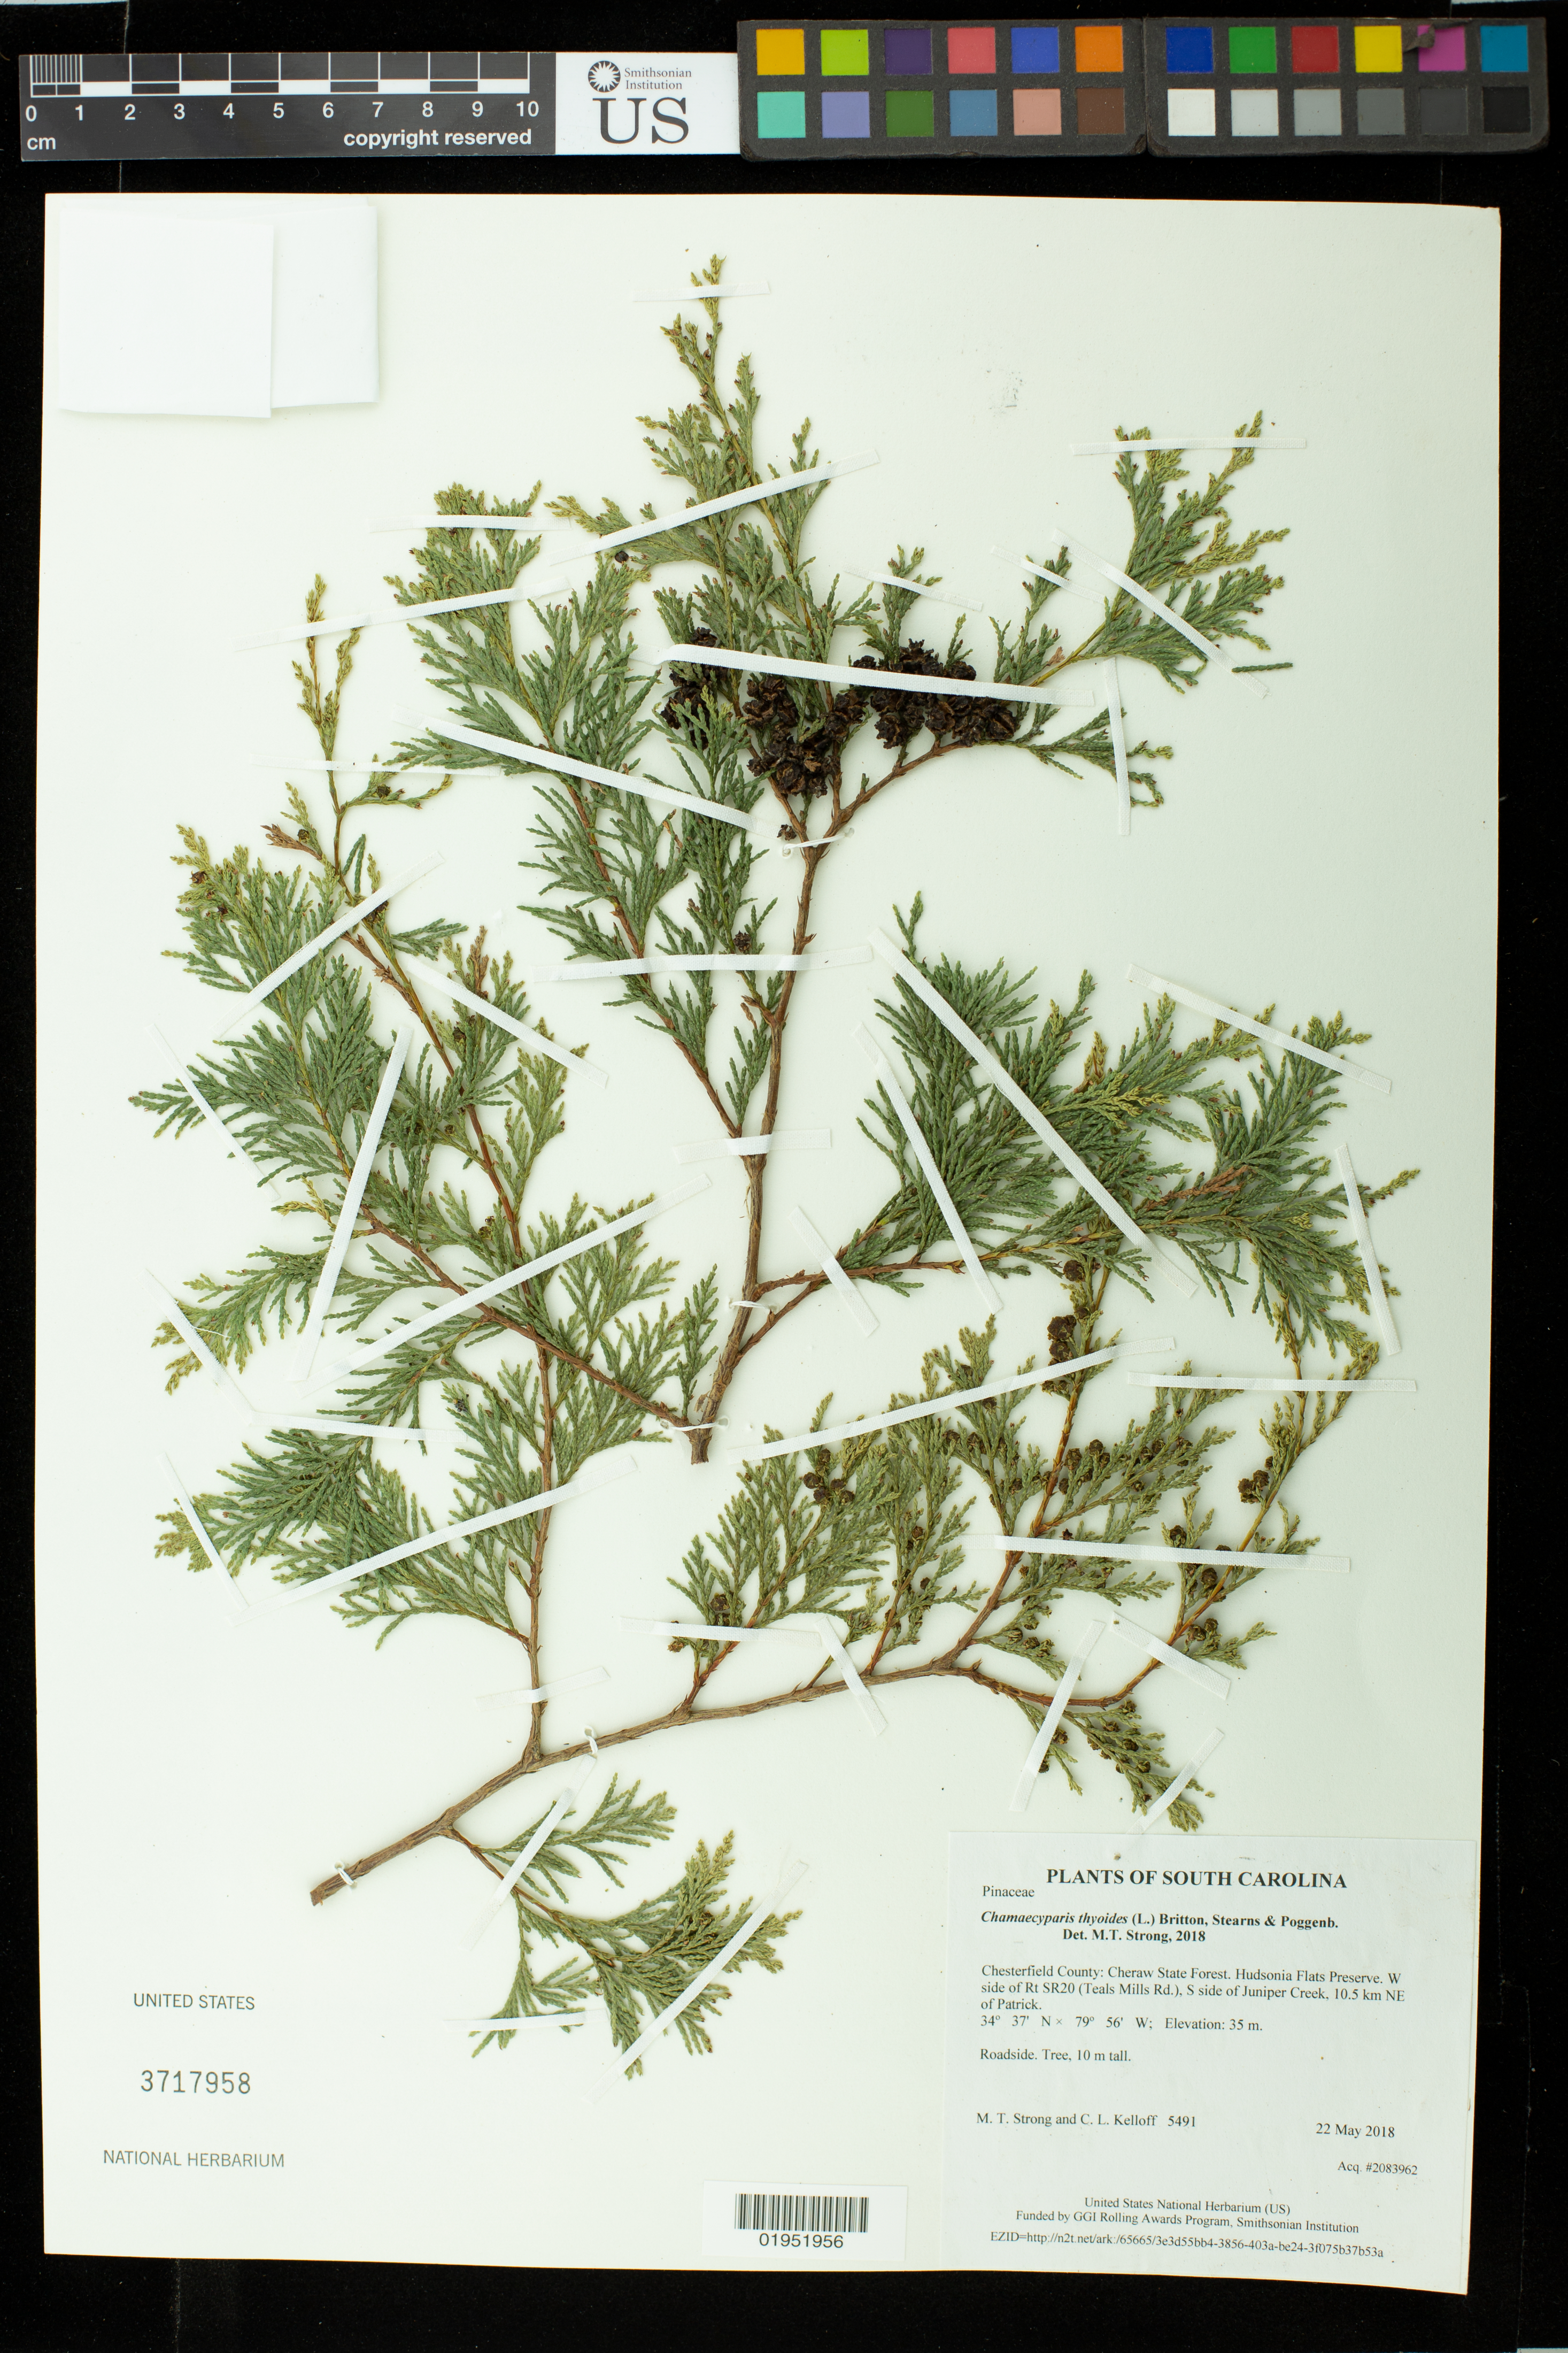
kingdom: Plantae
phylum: Tracheophyta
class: Pinopsida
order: Pinales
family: Cupressaceae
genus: Chamaecyparis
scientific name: Chamaecyparis thyoides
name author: (L.) Britton, Stearns & Poggenb.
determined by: Strong, Mark T., (BOT), Smithsonian Institution - National Museum of Natural History (UNITED STATES)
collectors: M. T. Strong & C. L. Kelloff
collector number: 5491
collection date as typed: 22 May 2018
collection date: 2018-05-22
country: United States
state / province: South Carolina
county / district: Chesterfield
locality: Cheraw State Forest. Hudsonia Flats Preserve. W side of Rt SR20 (Teals Mills Rd.), S side of Juniper Creek, 10.5 km NE of Patrick.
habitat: Roadside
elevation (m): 35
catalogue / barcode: US 3717958